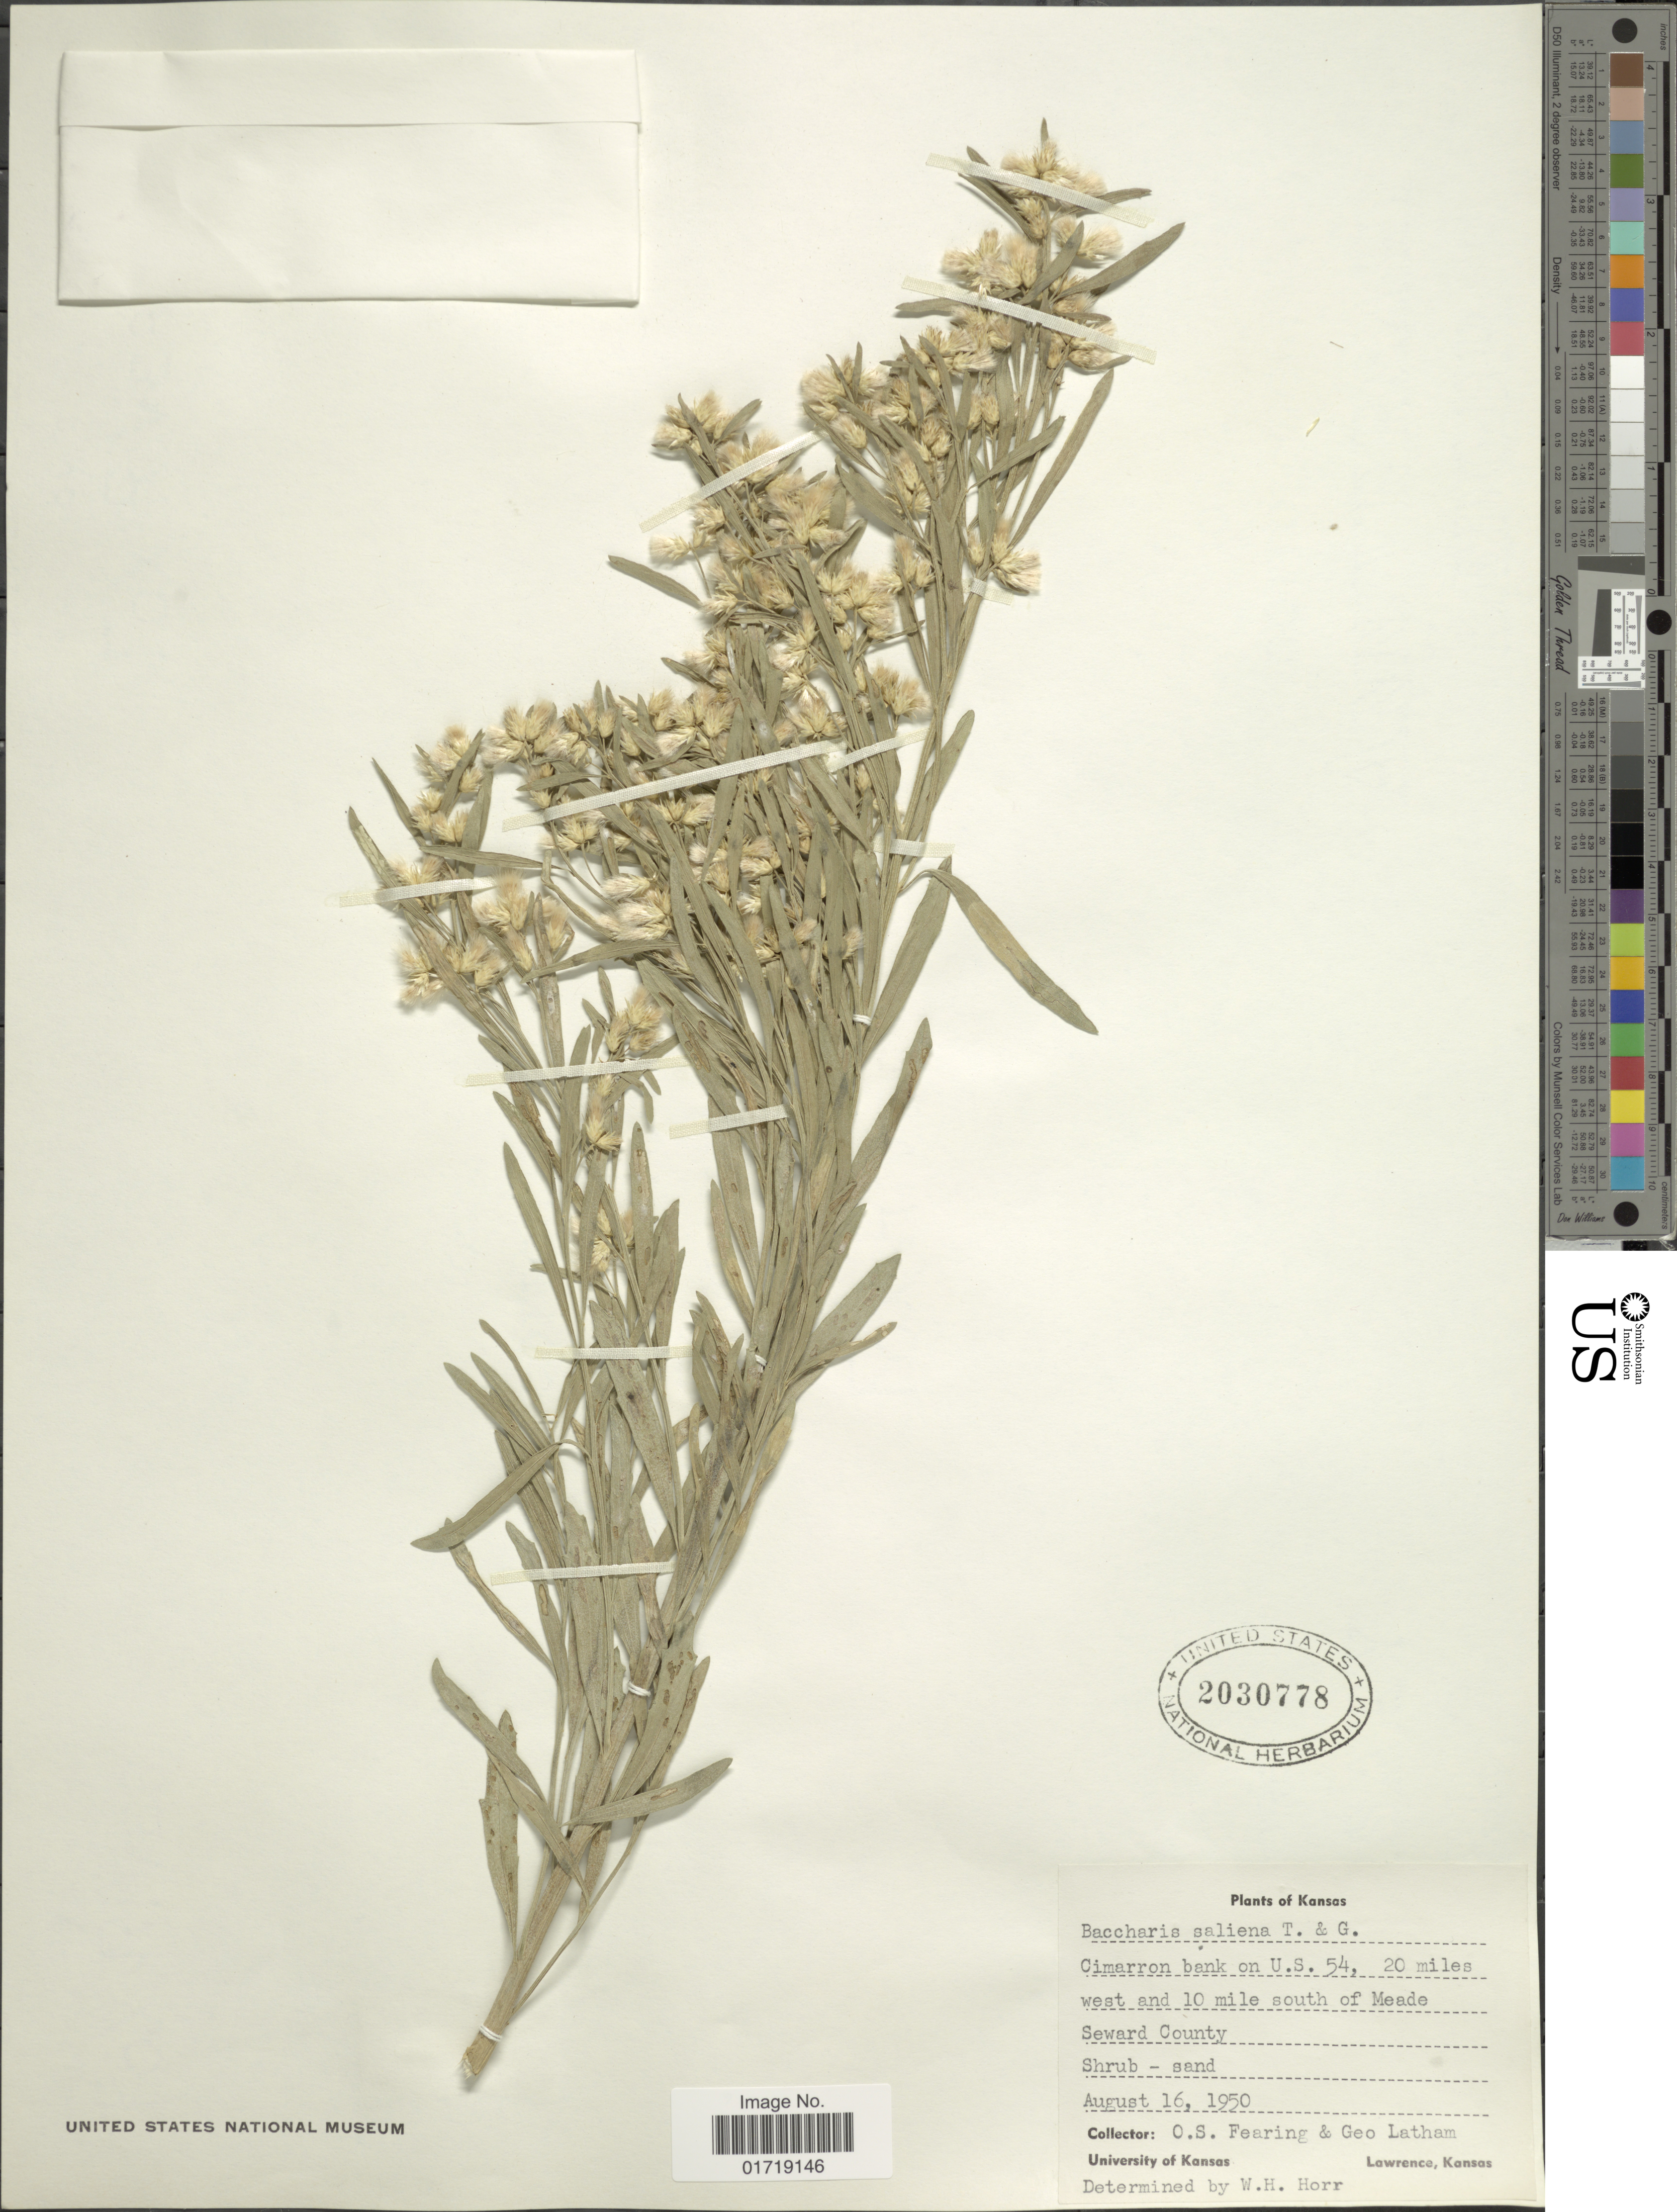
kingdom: Plantae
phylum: Tracheophyta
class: Magnoliopsida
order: Asterales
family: Asteraceae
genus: Baccharis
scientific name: Baccharis salicina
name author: Torr. & A. Gray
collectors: O. S. Fearing & G. Latham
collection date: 1950-08-16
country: United States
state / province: Kansas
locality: Cimarron bank on U. S. 54, 20 miles west and 10 miles south Meade Seward County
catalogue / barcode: US 2030778